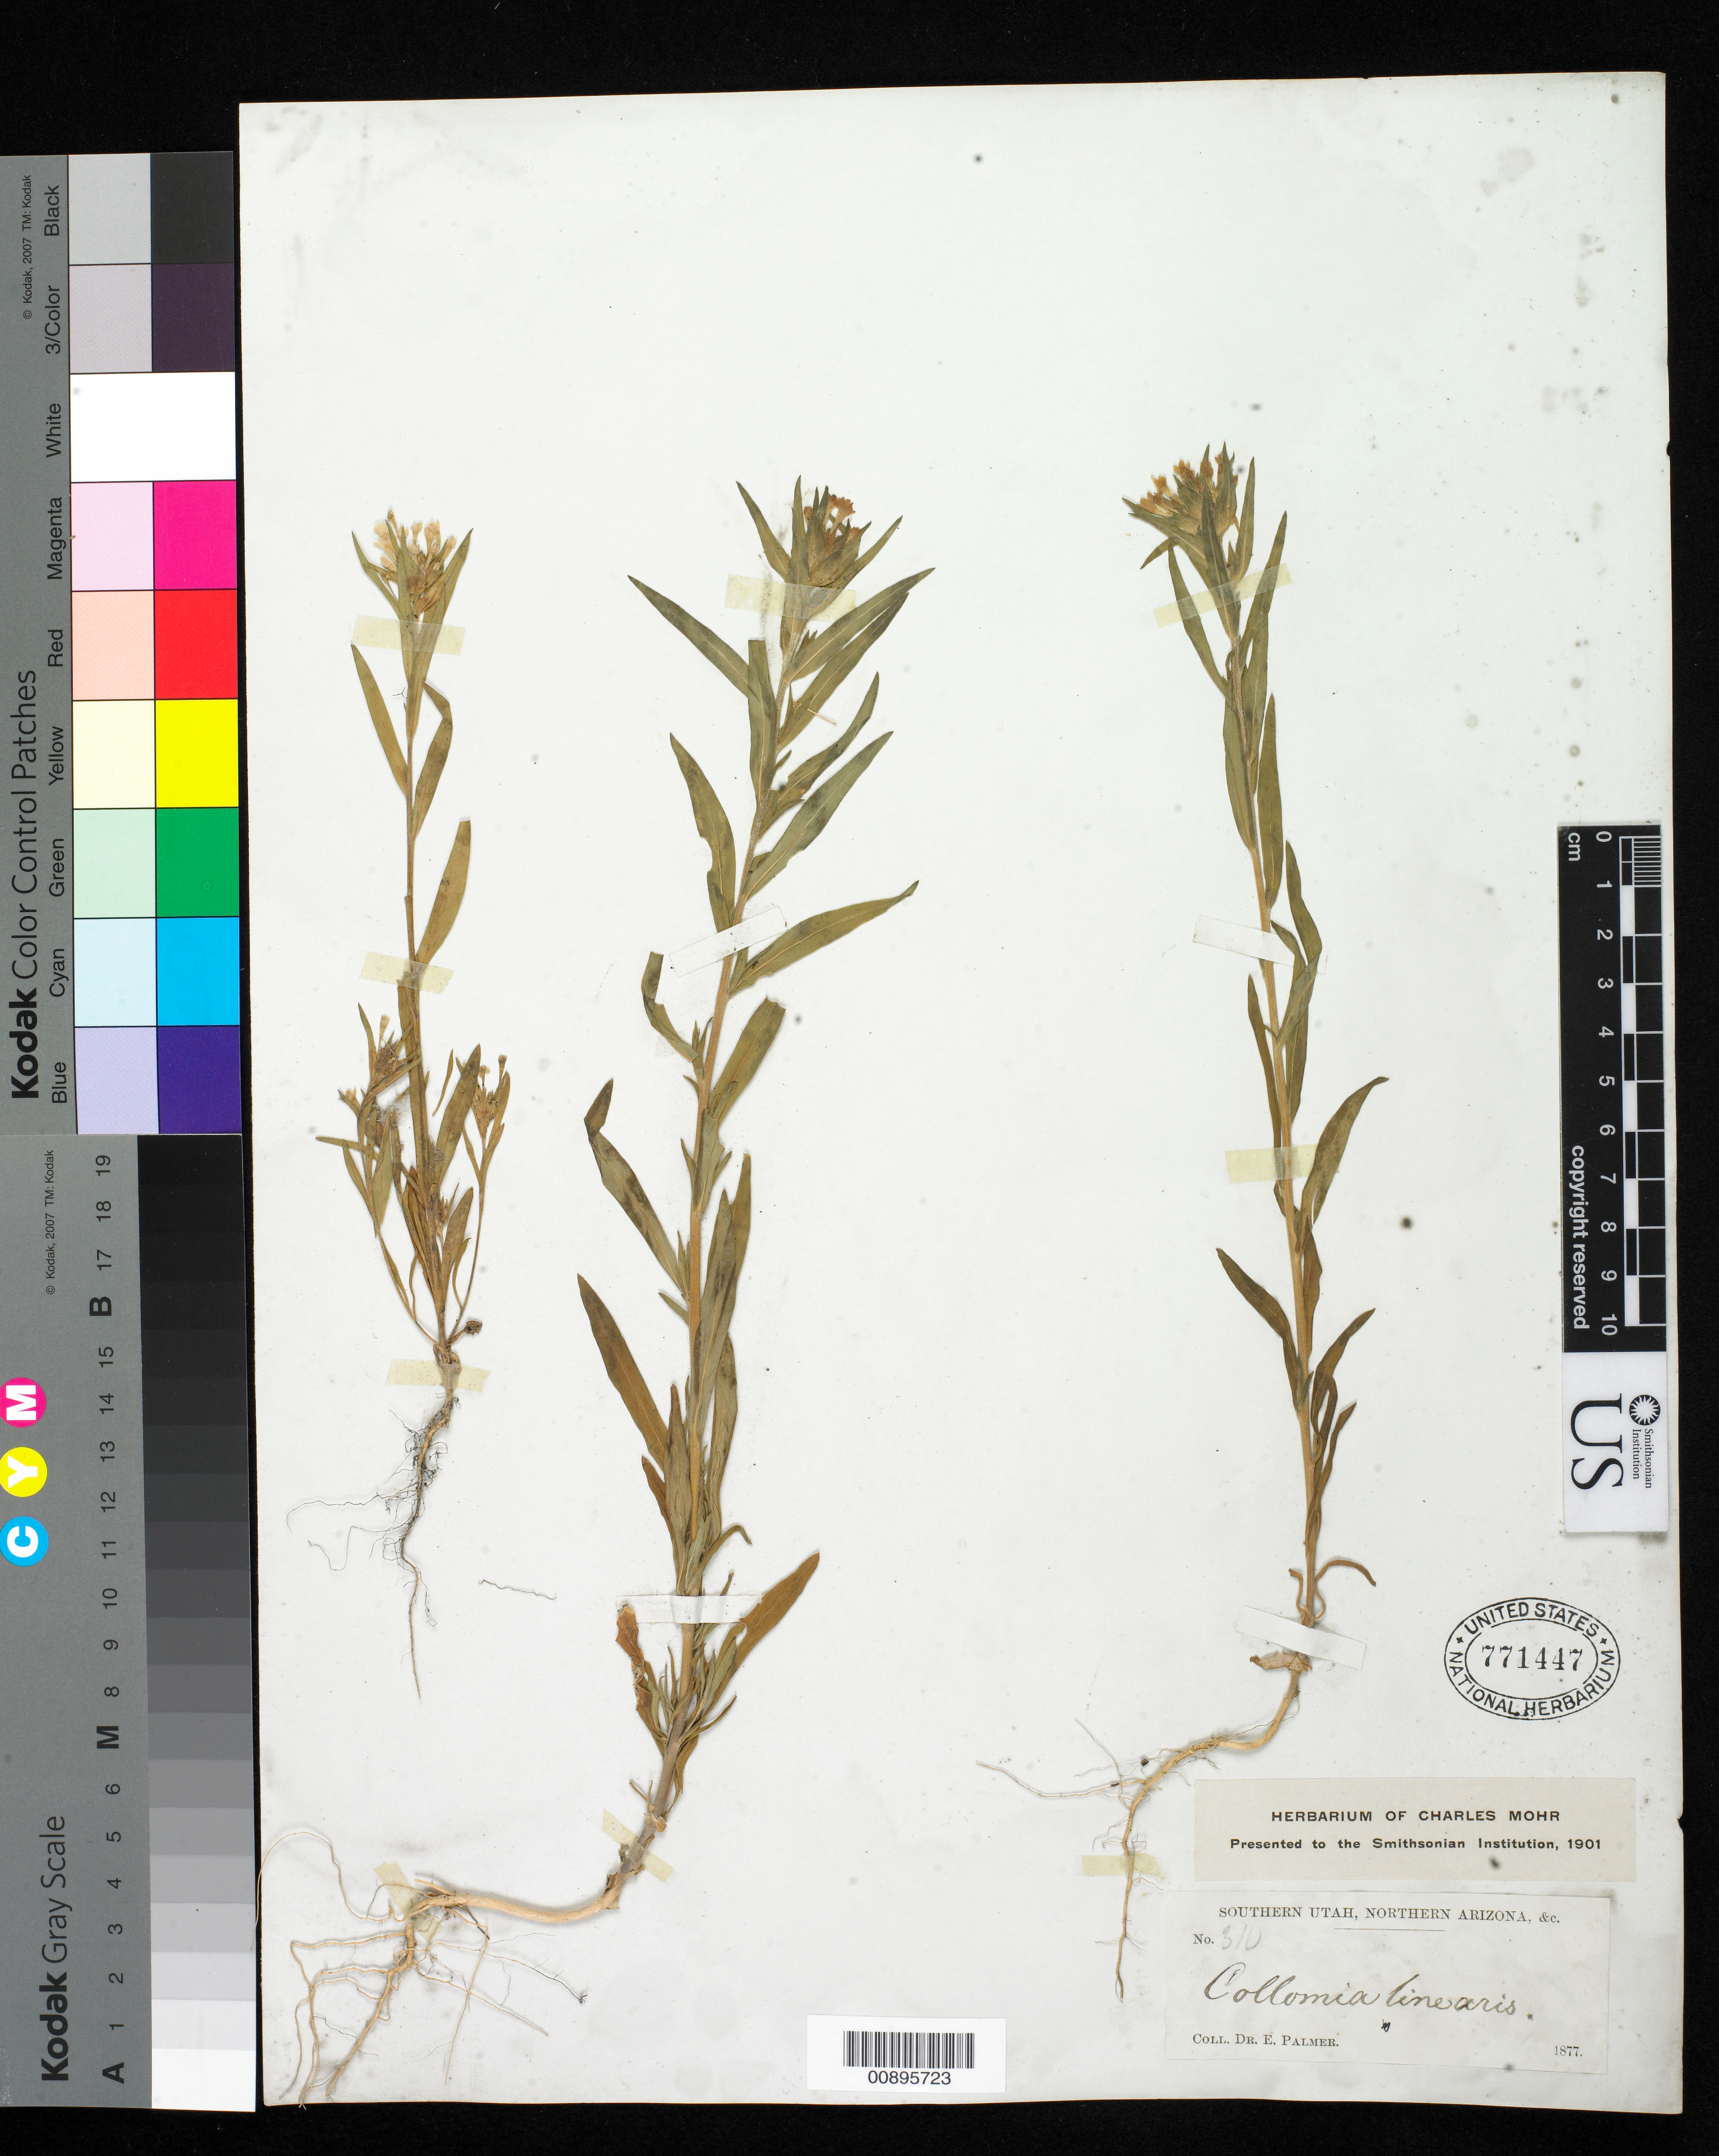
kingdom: Plantae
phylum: Tracheophyta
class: Magnoliopsida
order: Ericales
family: Polemoniaceae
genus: Collomia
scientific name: Collomia linearis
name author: Nutt.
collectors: E. Palmer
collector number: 310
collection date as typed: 1877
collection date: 1877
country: United States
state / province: Arizona / Utah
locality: Southern Utah, Northern Arizona, & c.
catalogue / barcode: US 771447